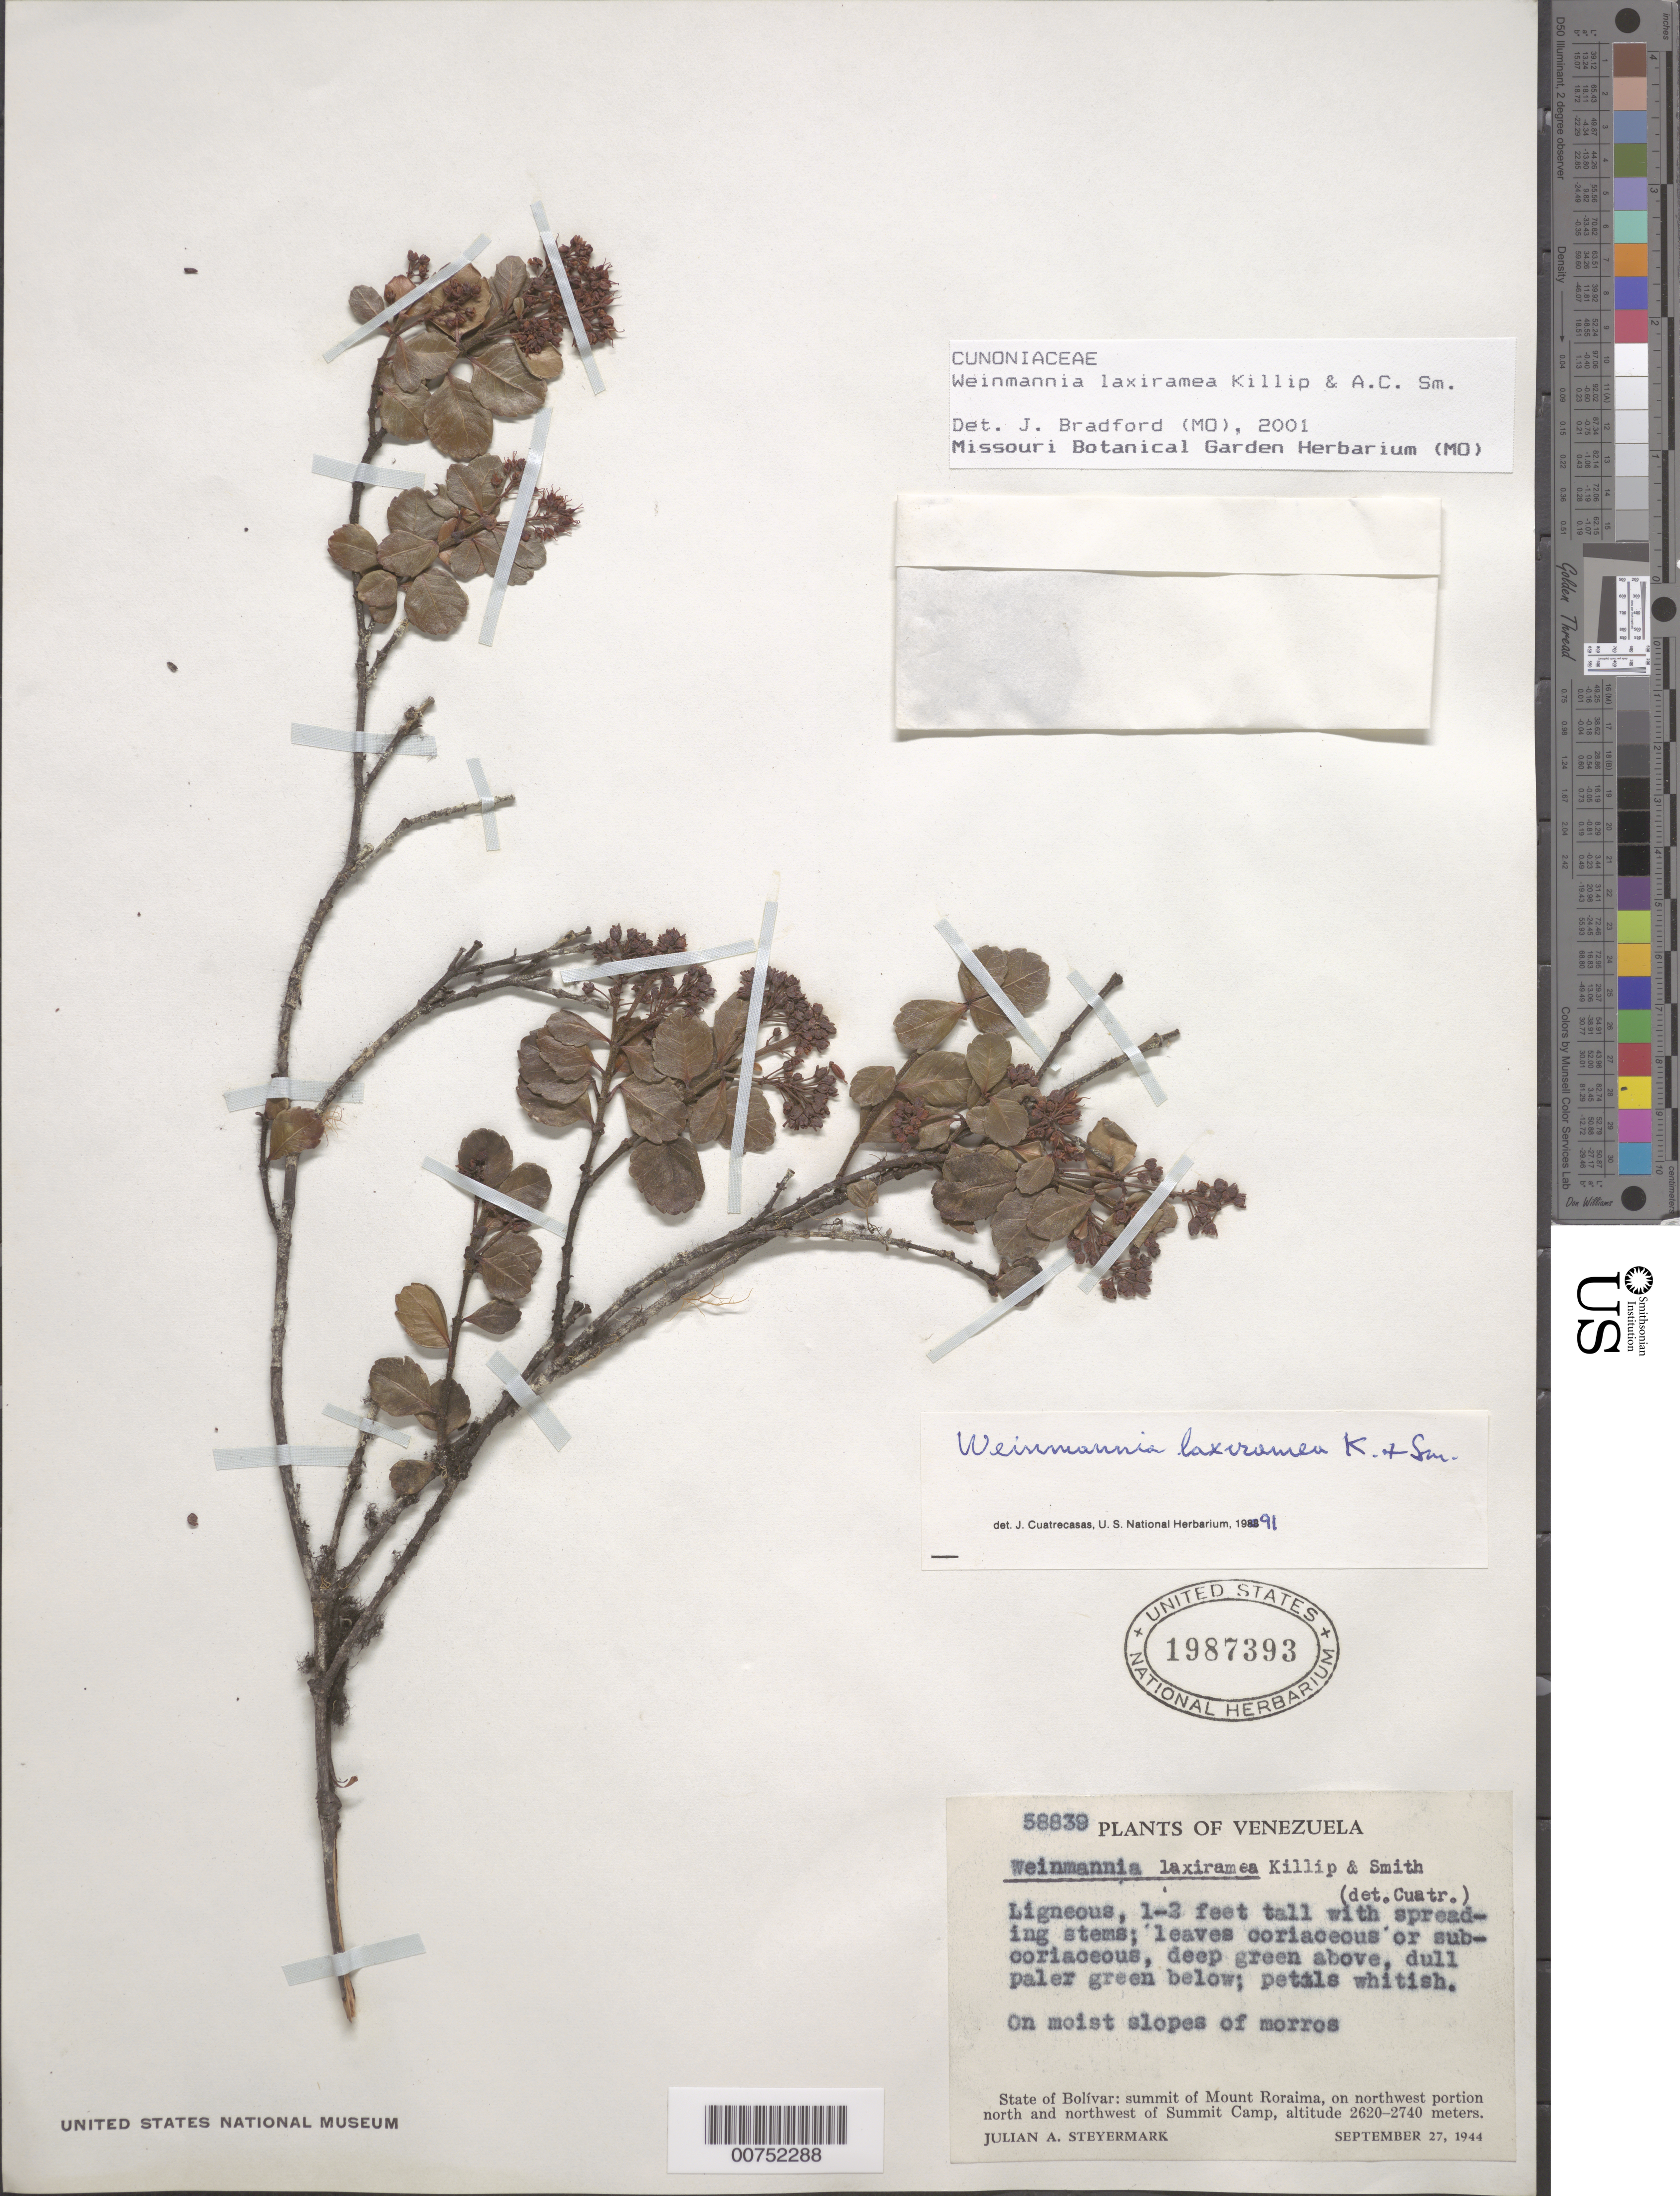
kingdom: Plantae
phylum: Tracheophyta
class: Magnoliopsida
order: Oxalidales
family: Cunoniaceae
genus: Weinmannia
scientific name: Weinmannia laxiramea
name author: Killip & A.C. Sm.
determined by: Bradford, J. C.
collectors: J. Steyermark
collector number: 58839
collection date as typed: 27-Sep-44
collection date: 1944-09-27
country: Venezuela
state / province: Bolívar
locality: Mt. Roraima, summit, on northwest portion, north and northwest of Summit Camp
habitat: Moist slopes of morros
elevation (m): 2620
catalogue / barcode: US 1987393